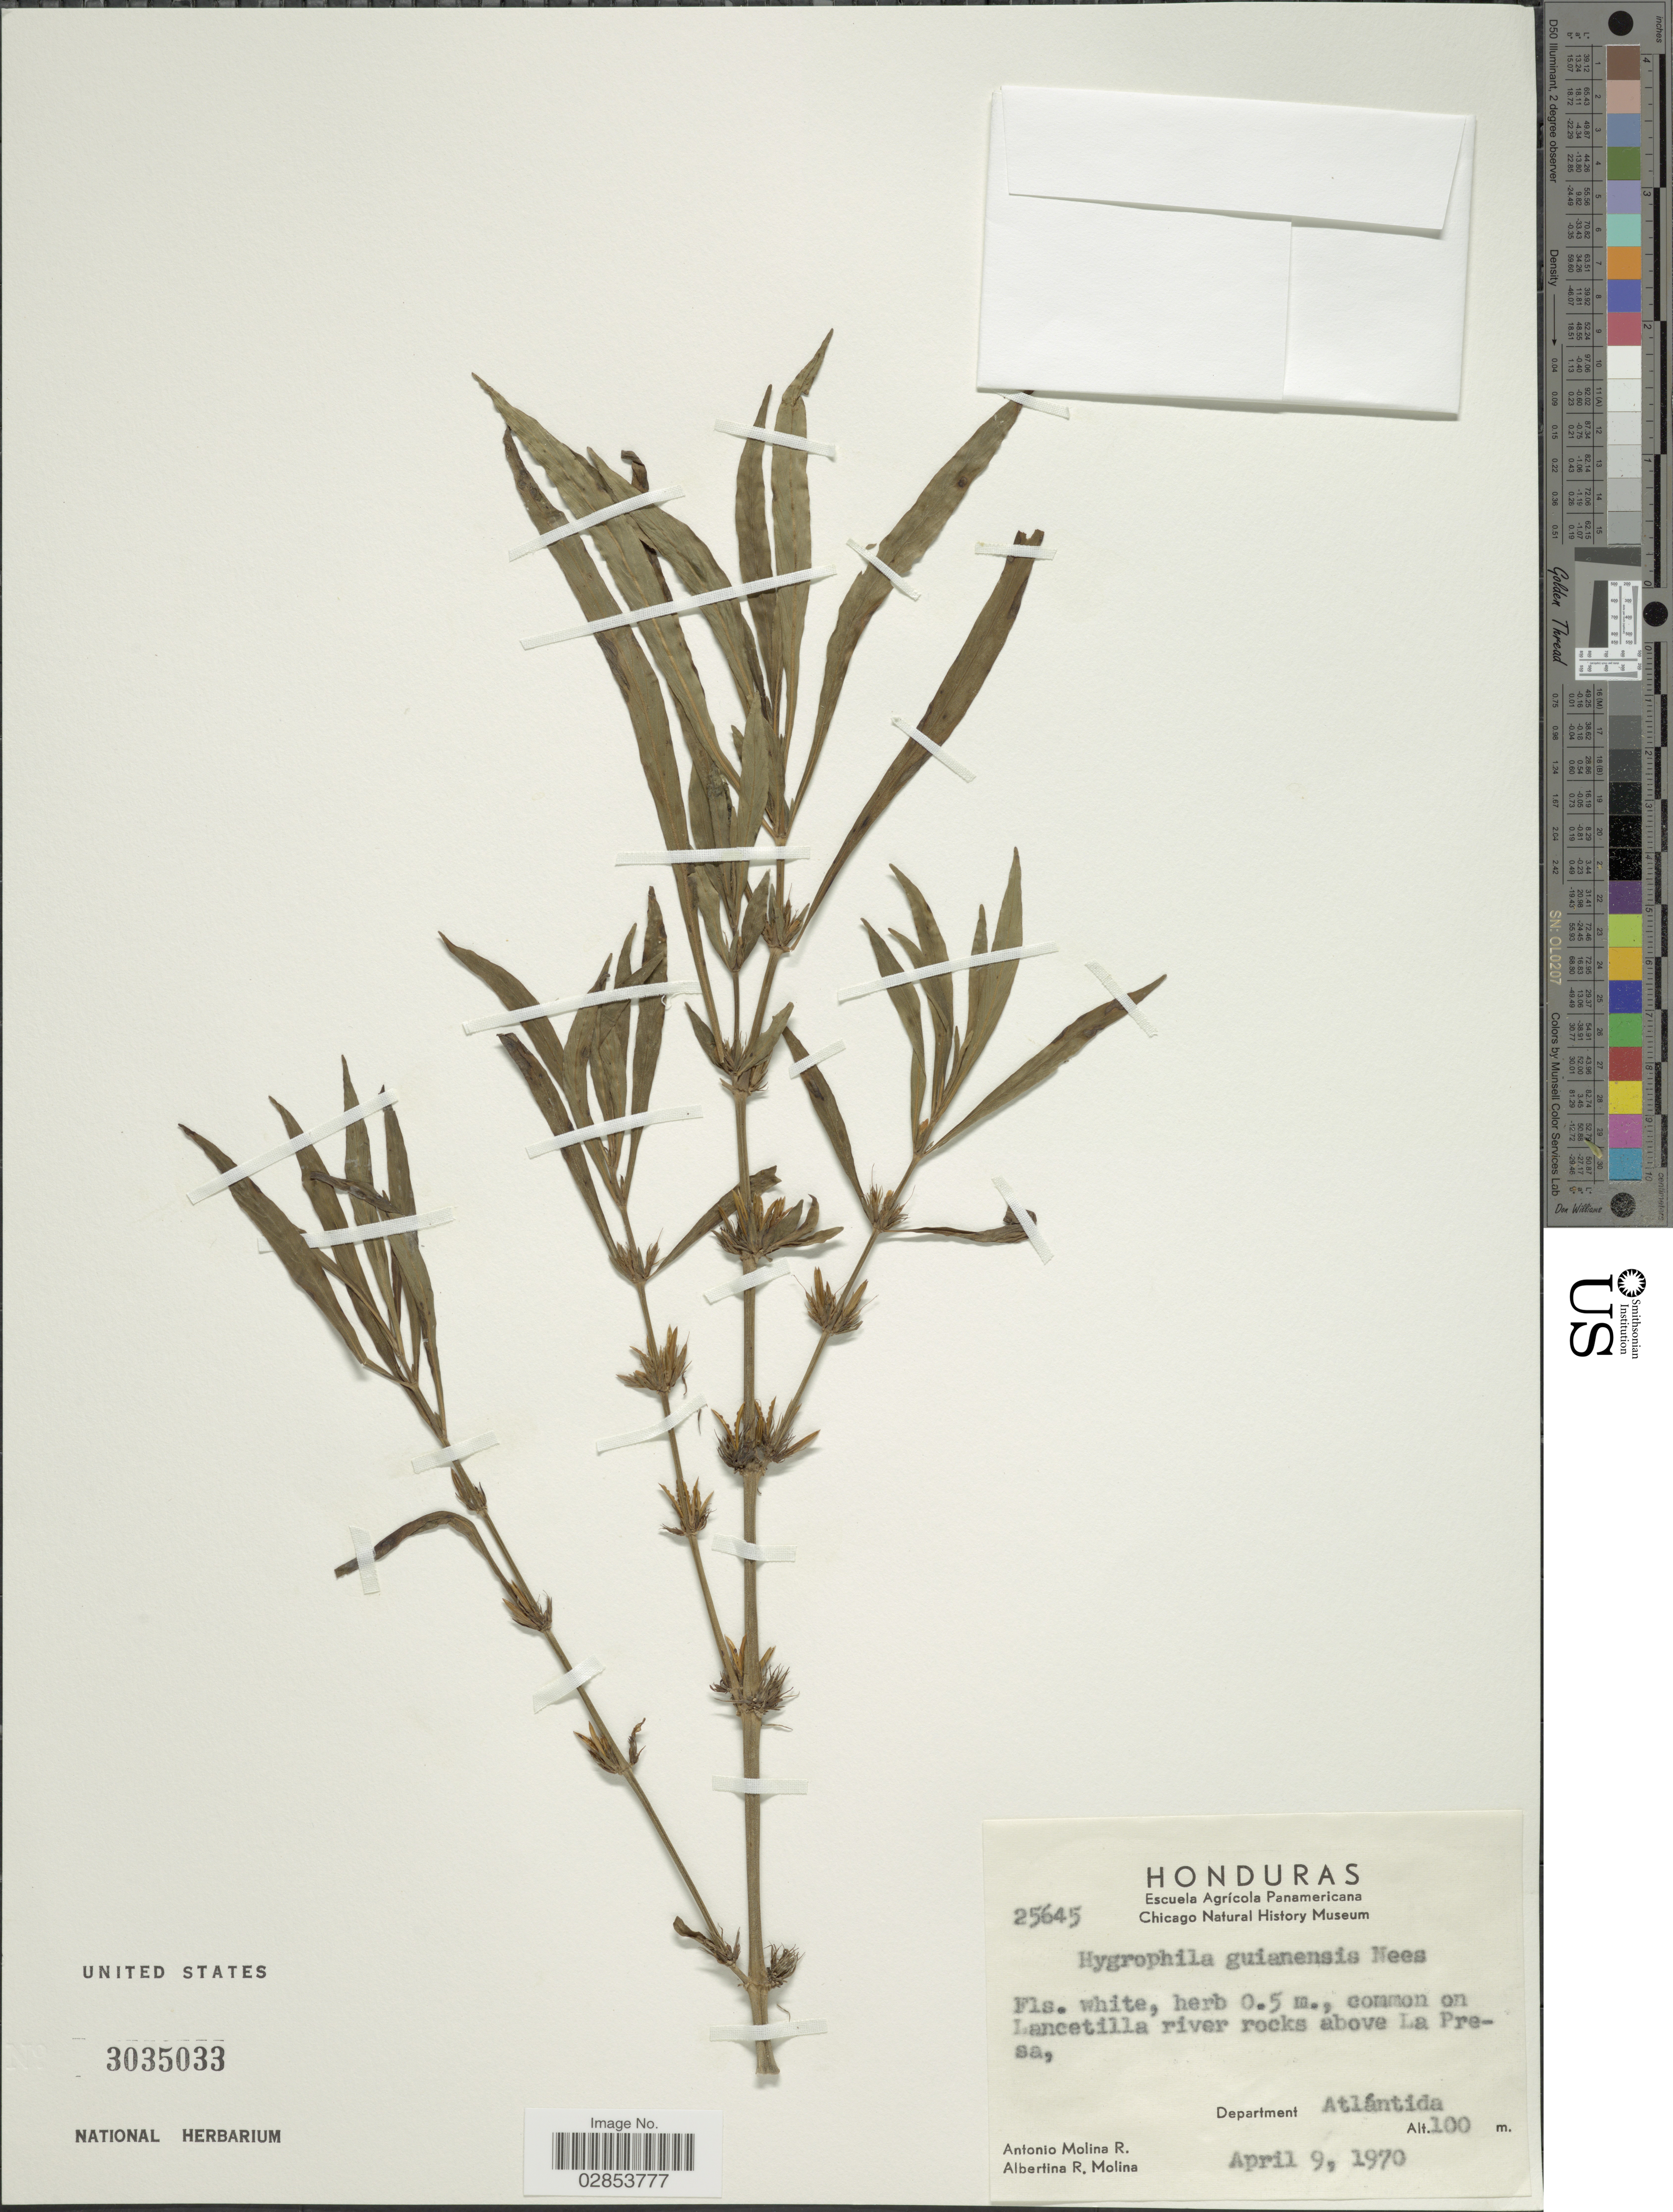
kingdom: Plantae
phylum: Tracheophyta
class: Magnoliopsida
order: Lamiales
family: Acanthaceae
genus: Hygrophila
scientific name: Hygrophila costata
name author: Nees & T. Nees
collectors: A. Molina R. & A. R. Molina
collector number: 25645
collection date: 1970-04-09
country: Honduras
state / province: Atlántida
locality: Common on Lancetilla river rocks above La Presa, Department of Atlántida.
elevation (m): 100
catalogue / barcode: US 3035033